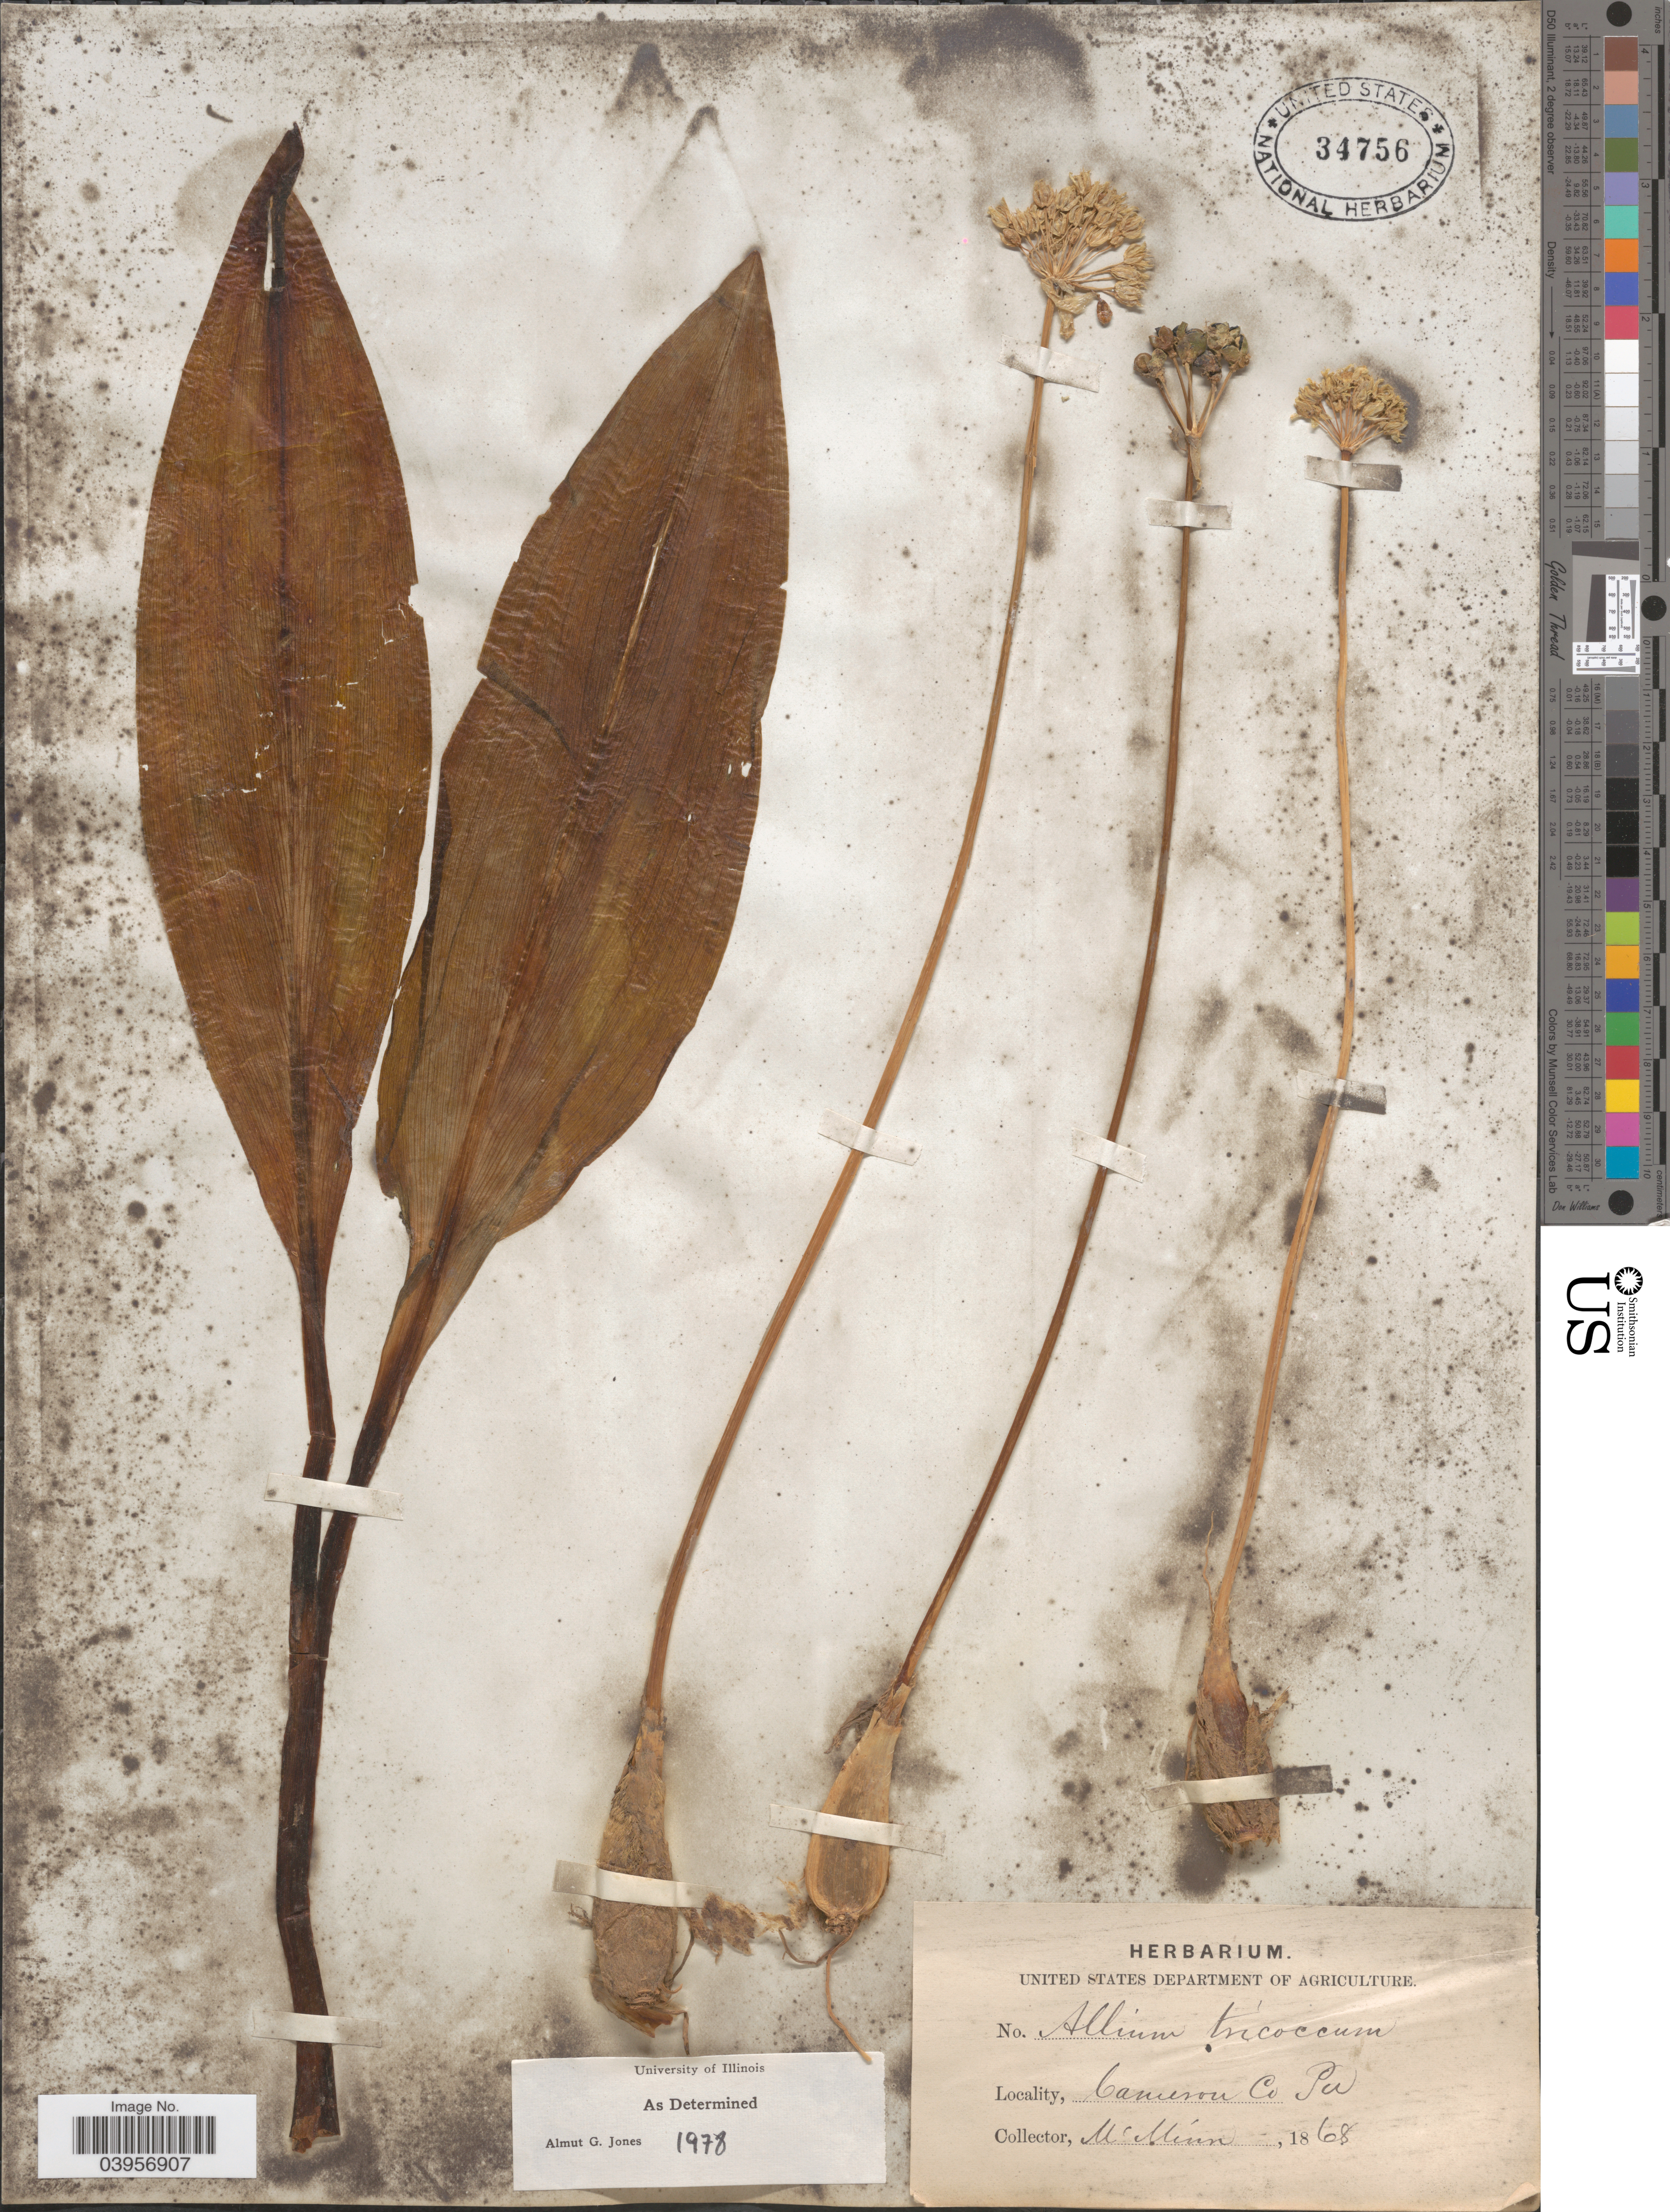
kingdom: Plantae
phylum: Tracheophyta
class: Liliopsida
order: Asparagales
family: Amaryllidaceae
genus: Allium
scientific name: Allium tricoccum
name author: Aiton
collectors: McMinn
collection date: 1868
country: United States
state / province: Pennsylvania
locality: Cameron Co.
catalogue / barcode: US 34756